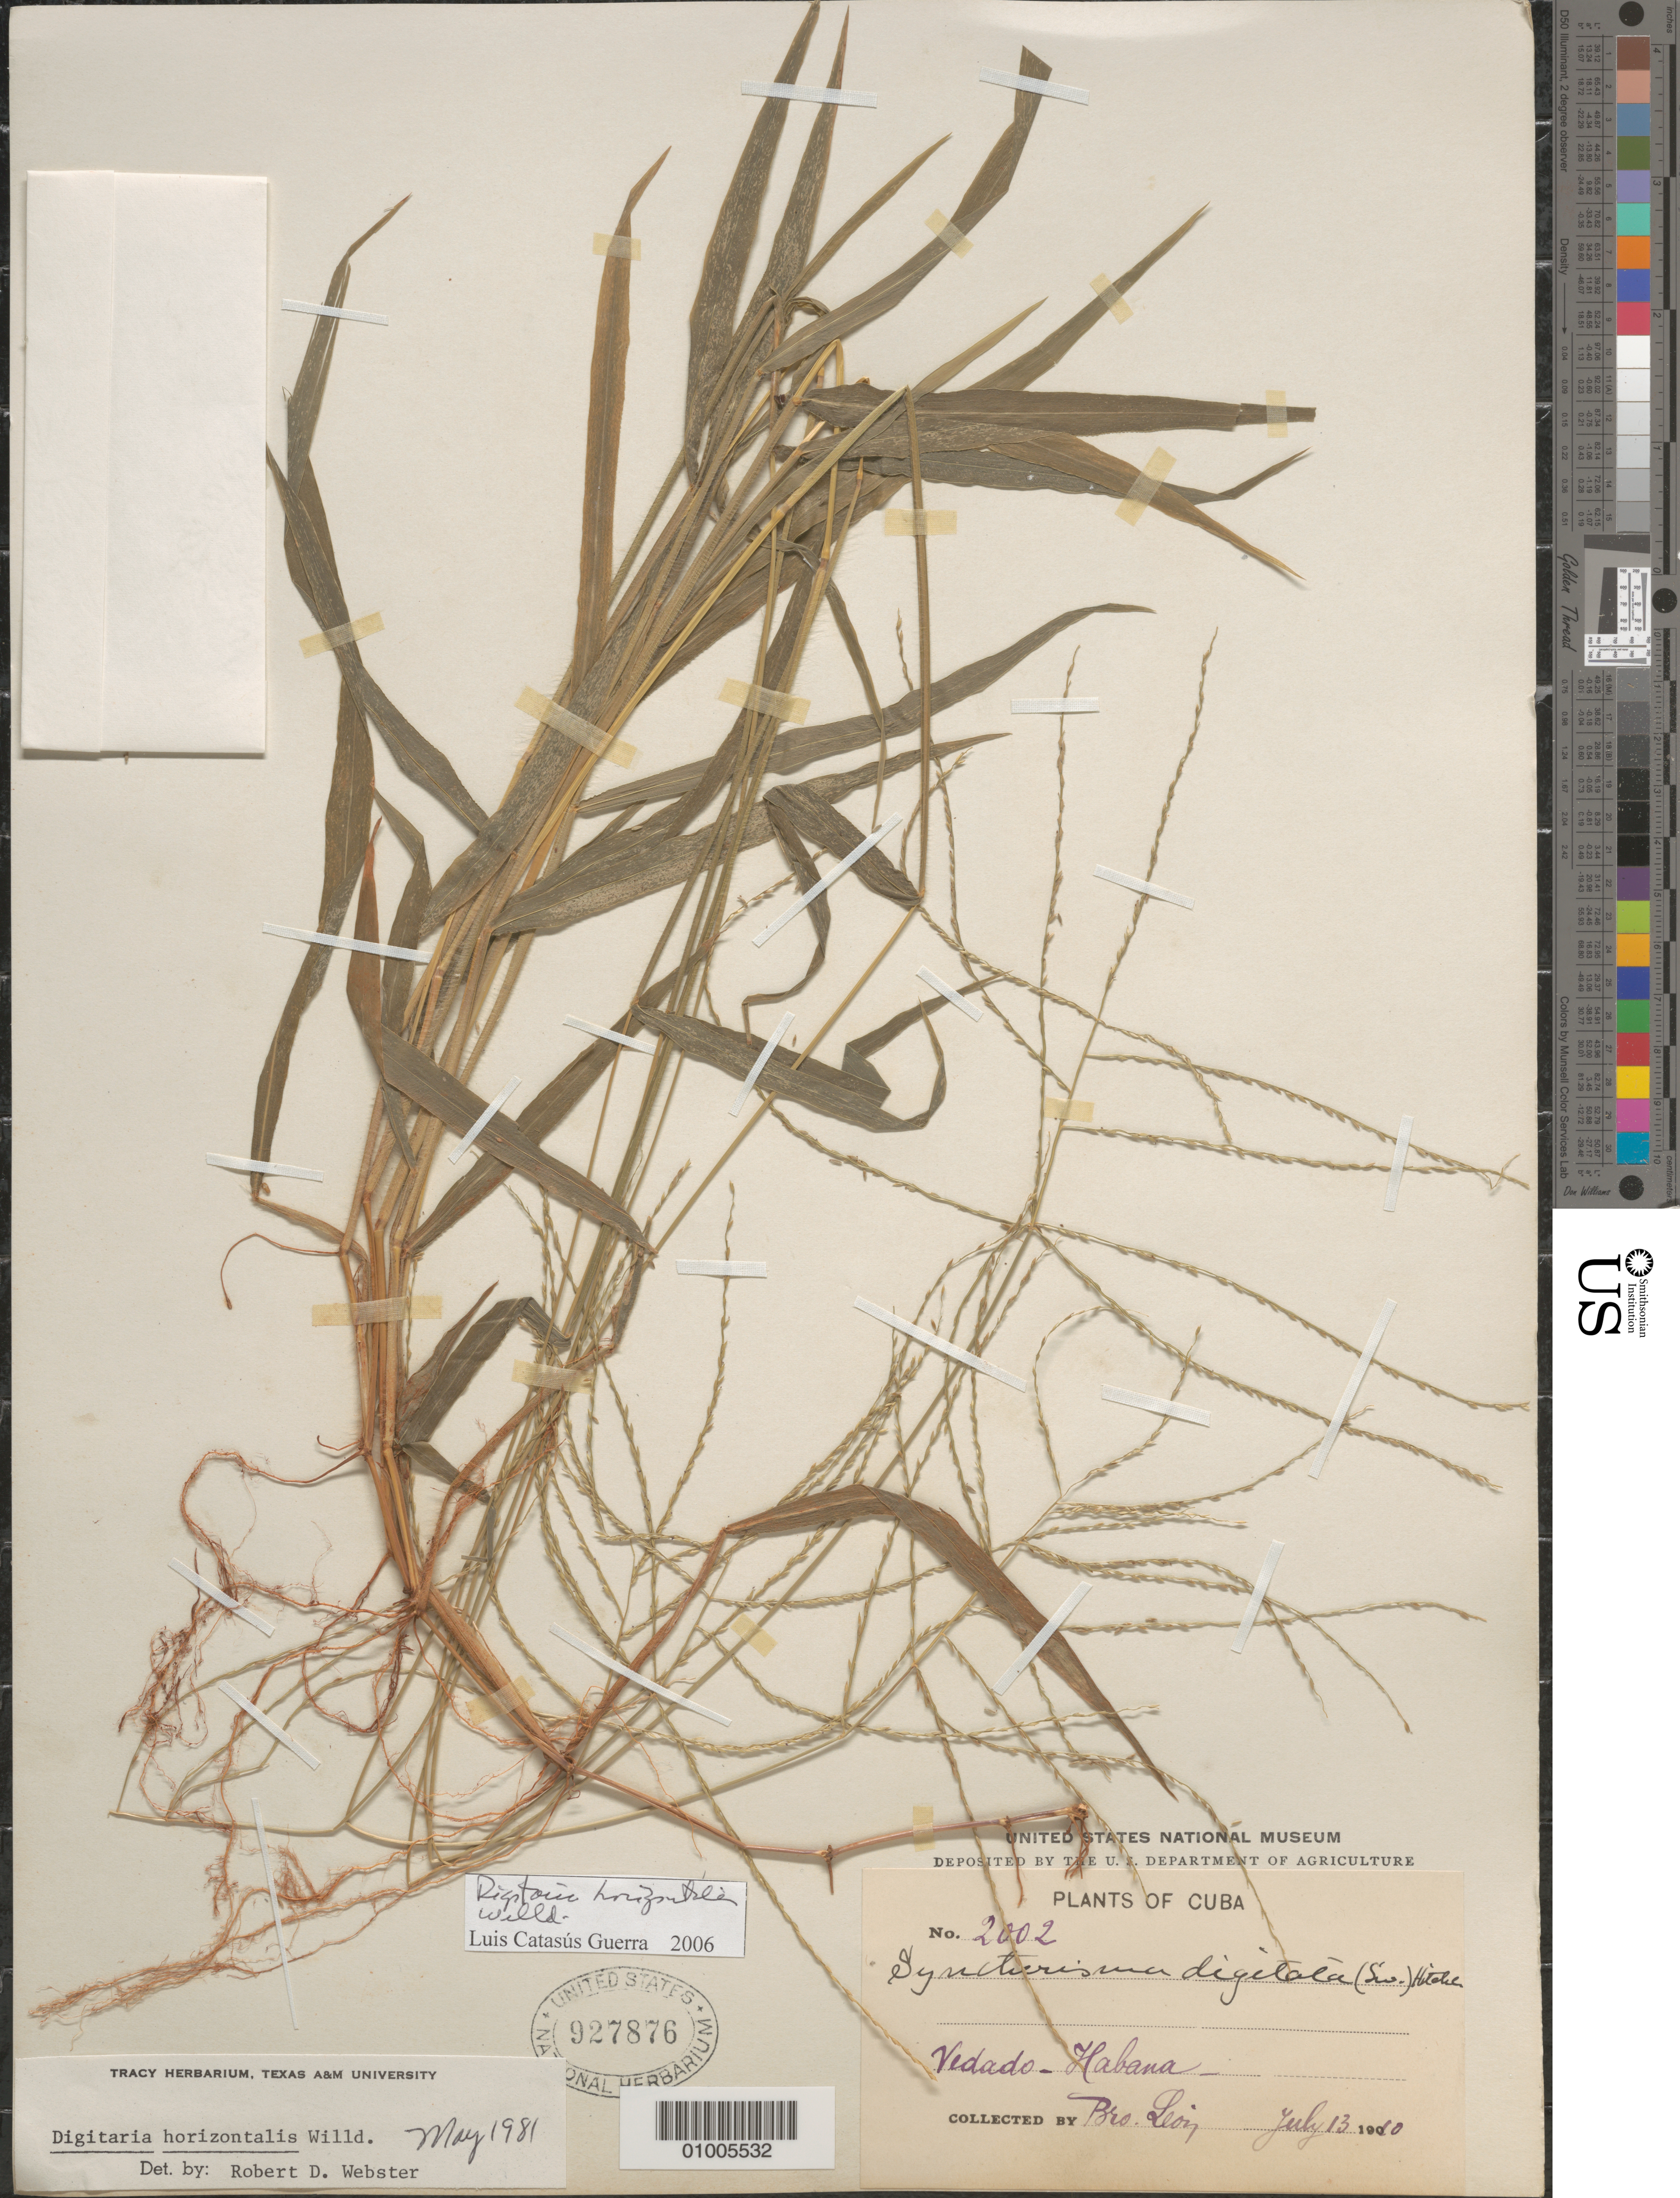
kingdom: Plantae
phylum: Tracheophyta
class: Liliopsida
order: Poales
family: Poaceae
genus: Digitaria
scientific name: Digitaria horizontalis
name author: Willd.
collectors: Bro. León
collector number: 2002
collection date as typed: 13 Jul 1900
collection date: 1900-07-13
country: Cuba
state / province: La Habana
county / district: Municipio Boyeros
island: Cuba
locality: Vedado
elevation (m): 15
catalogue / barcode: US 927876